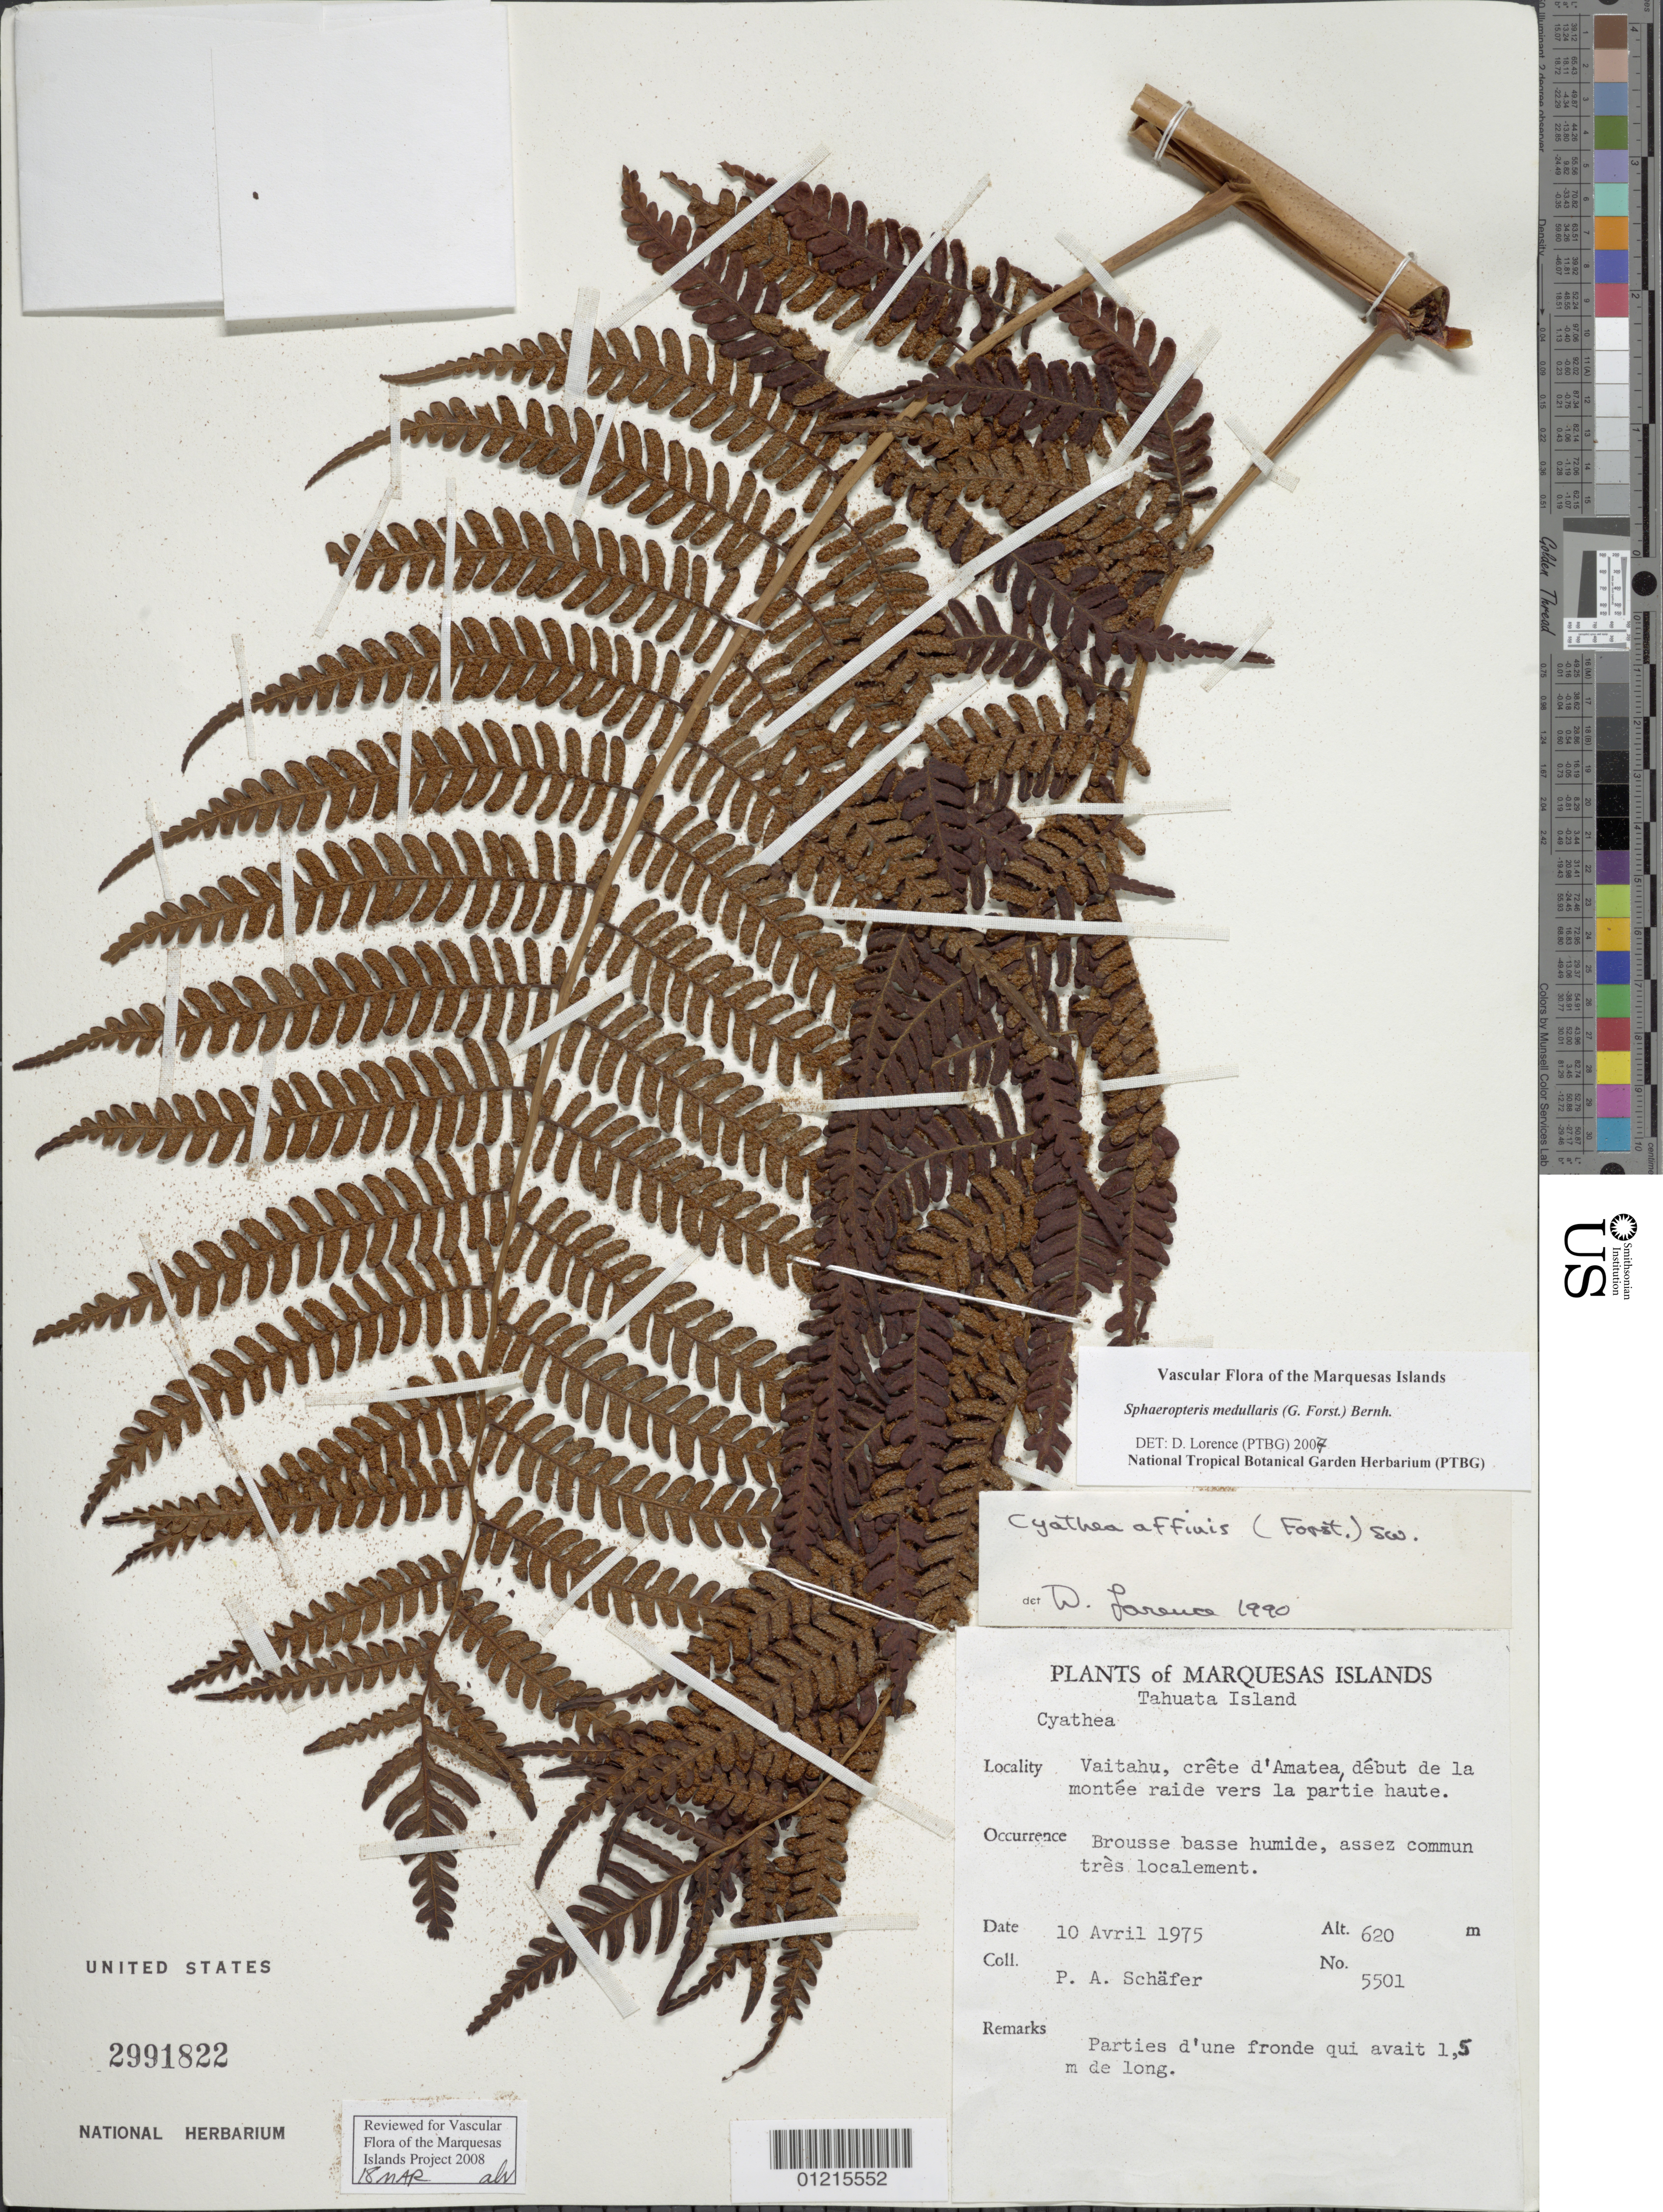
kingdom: Plantae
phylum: Tracheophyta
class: Polypodiopsida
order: Cyatheales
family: Cyatheaceae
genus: Sphaeropteris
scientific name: Sphaeropteris medullaris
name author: (G. Forst.) Bernh.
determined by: Lorence, David H., (PTBG), National Tropical Botanical Garden (UNITED STATES)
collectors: P. A. Schäfer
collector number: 5501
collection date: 1975-04-10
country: French Polynesia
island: Tahuata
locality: Vaitahu, crête d'Amatea, début de la montée raide vers la partie haute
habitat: Brousse basse humide, assez commun, très localement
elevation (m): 620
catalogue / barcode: US 2991822